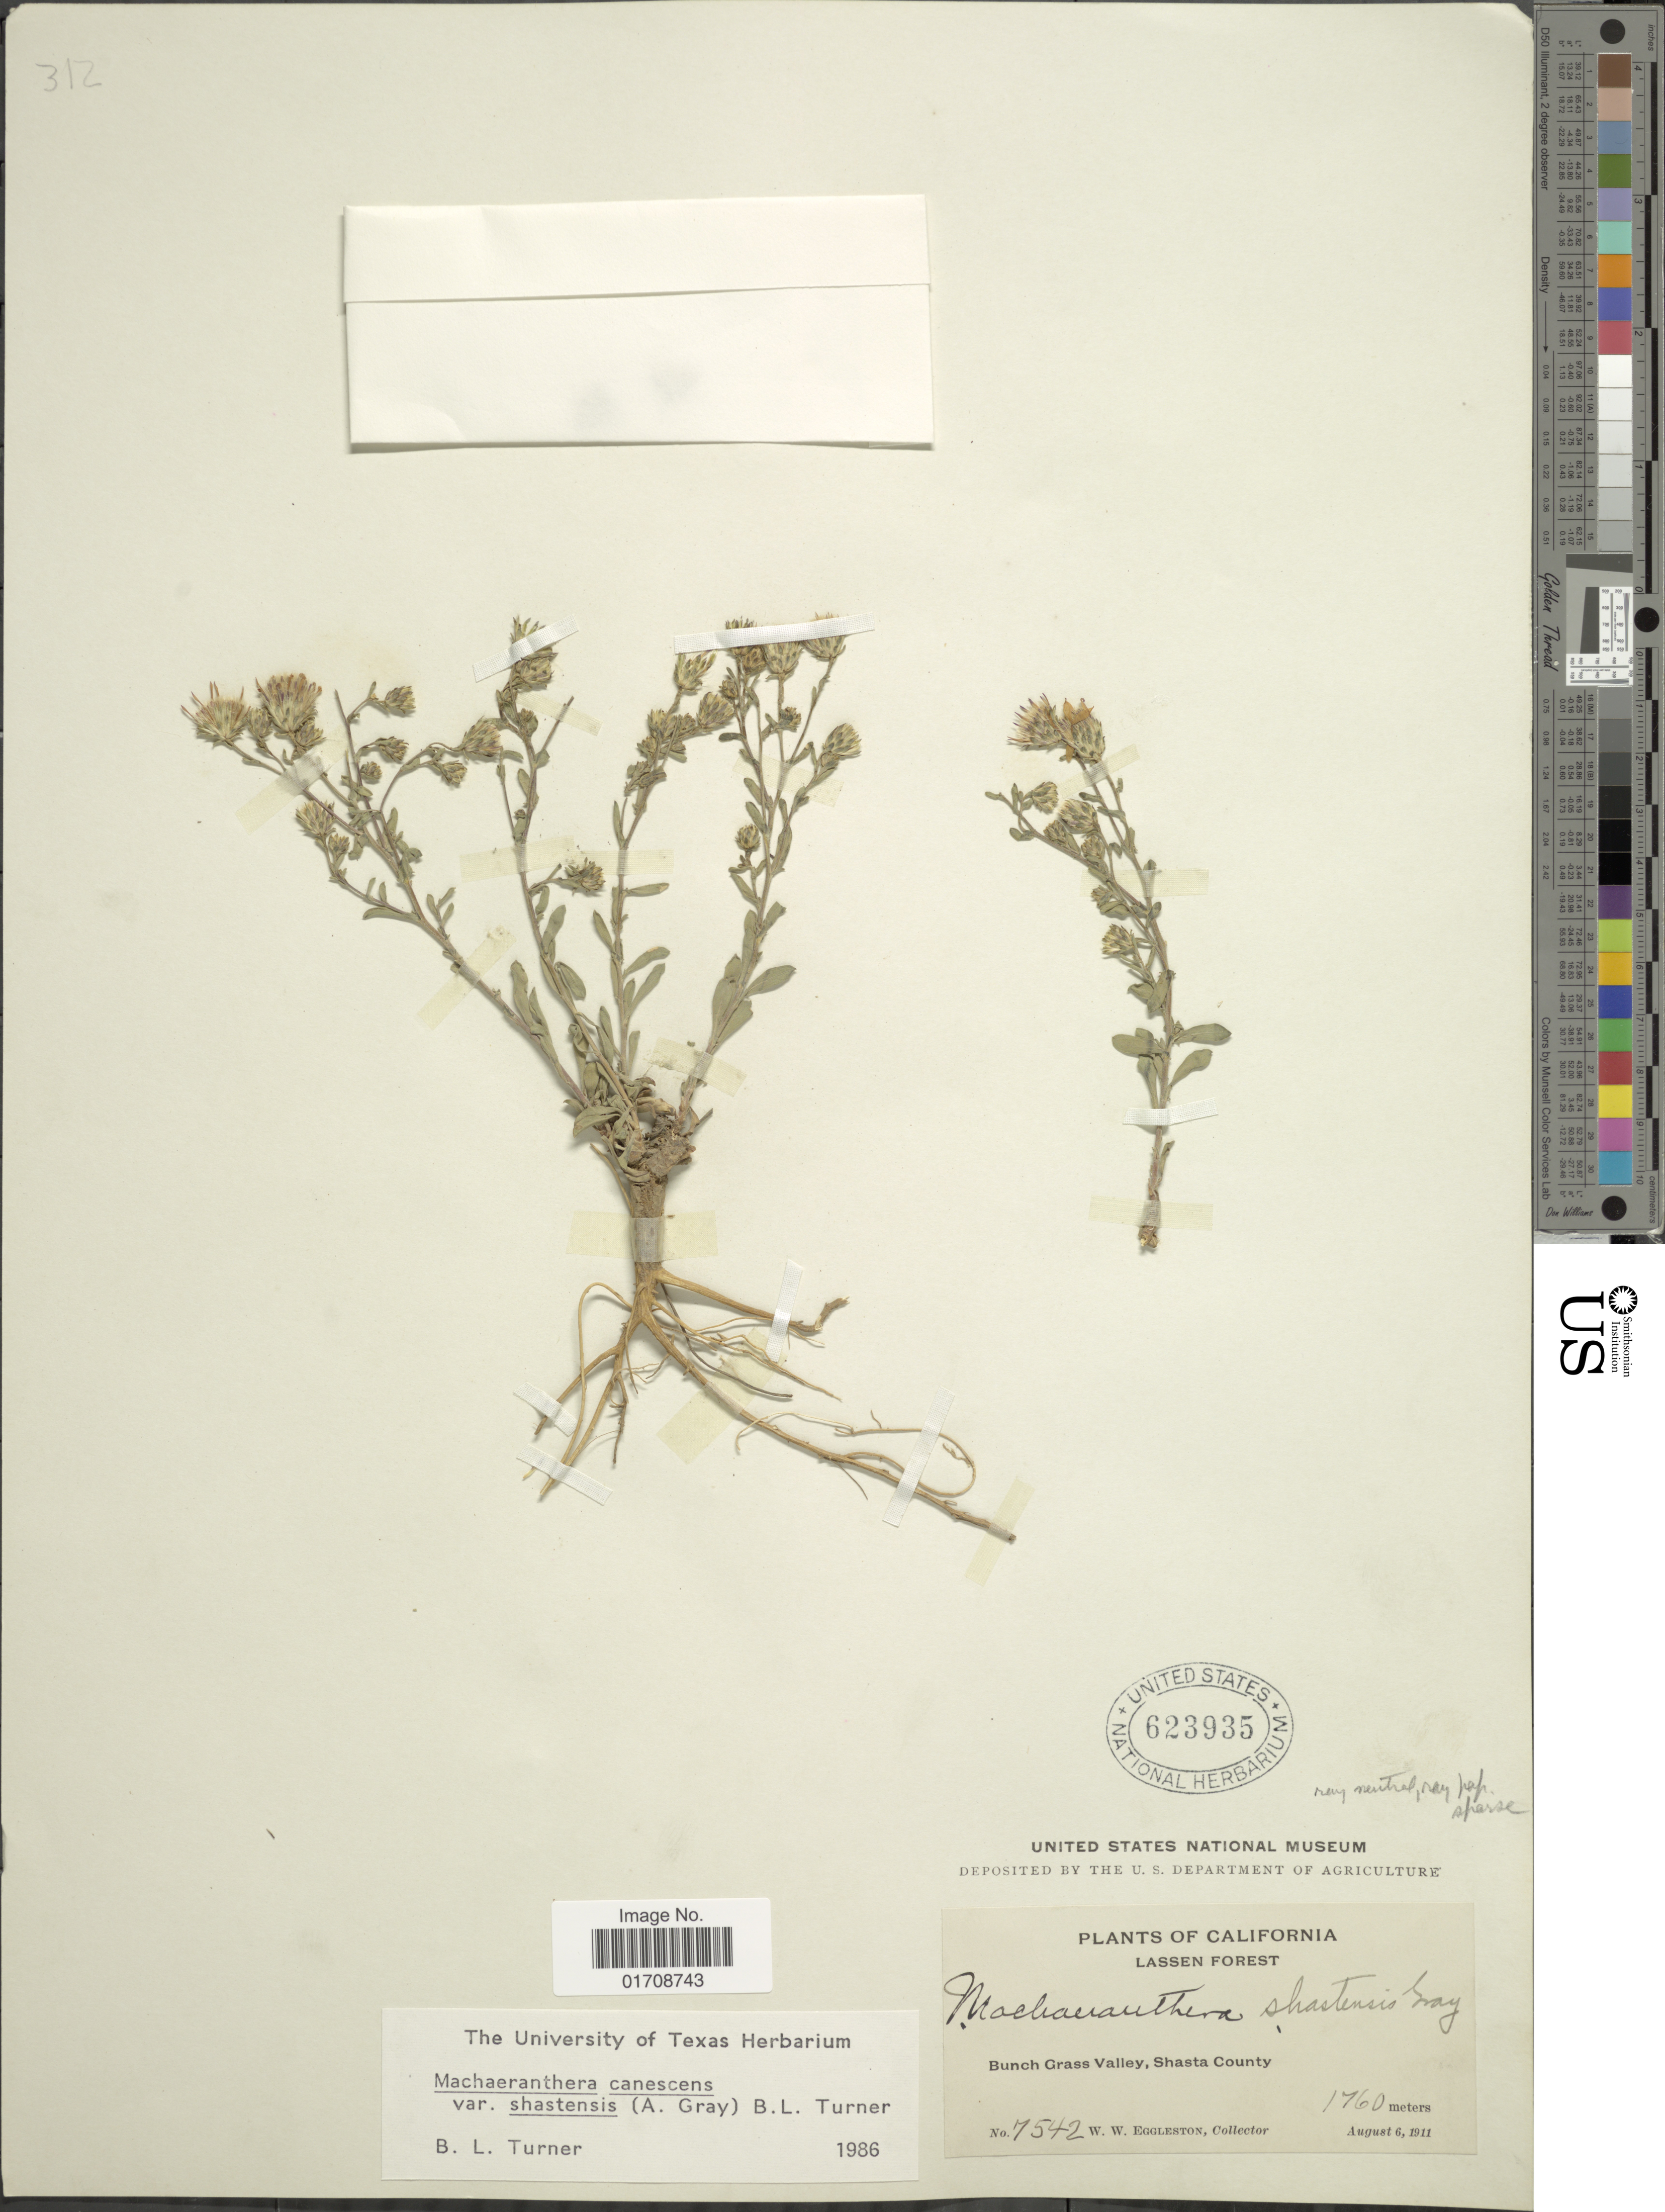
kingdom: Plantae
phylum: Tracheophyta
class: Magnoliopsida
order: Asterales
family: Asteraceae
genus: Machaeranthera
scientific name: Machaeranthera canescens var. shastensis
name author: (A. Gray) B.L. Turner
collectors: W. W. Eggleston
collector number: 7542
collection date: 1911-08-06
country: United States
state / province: California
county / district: Shasta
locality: Lassen Forest, Bunch Grass Valley, Shasta County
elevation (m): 1760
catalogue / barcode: US 623935